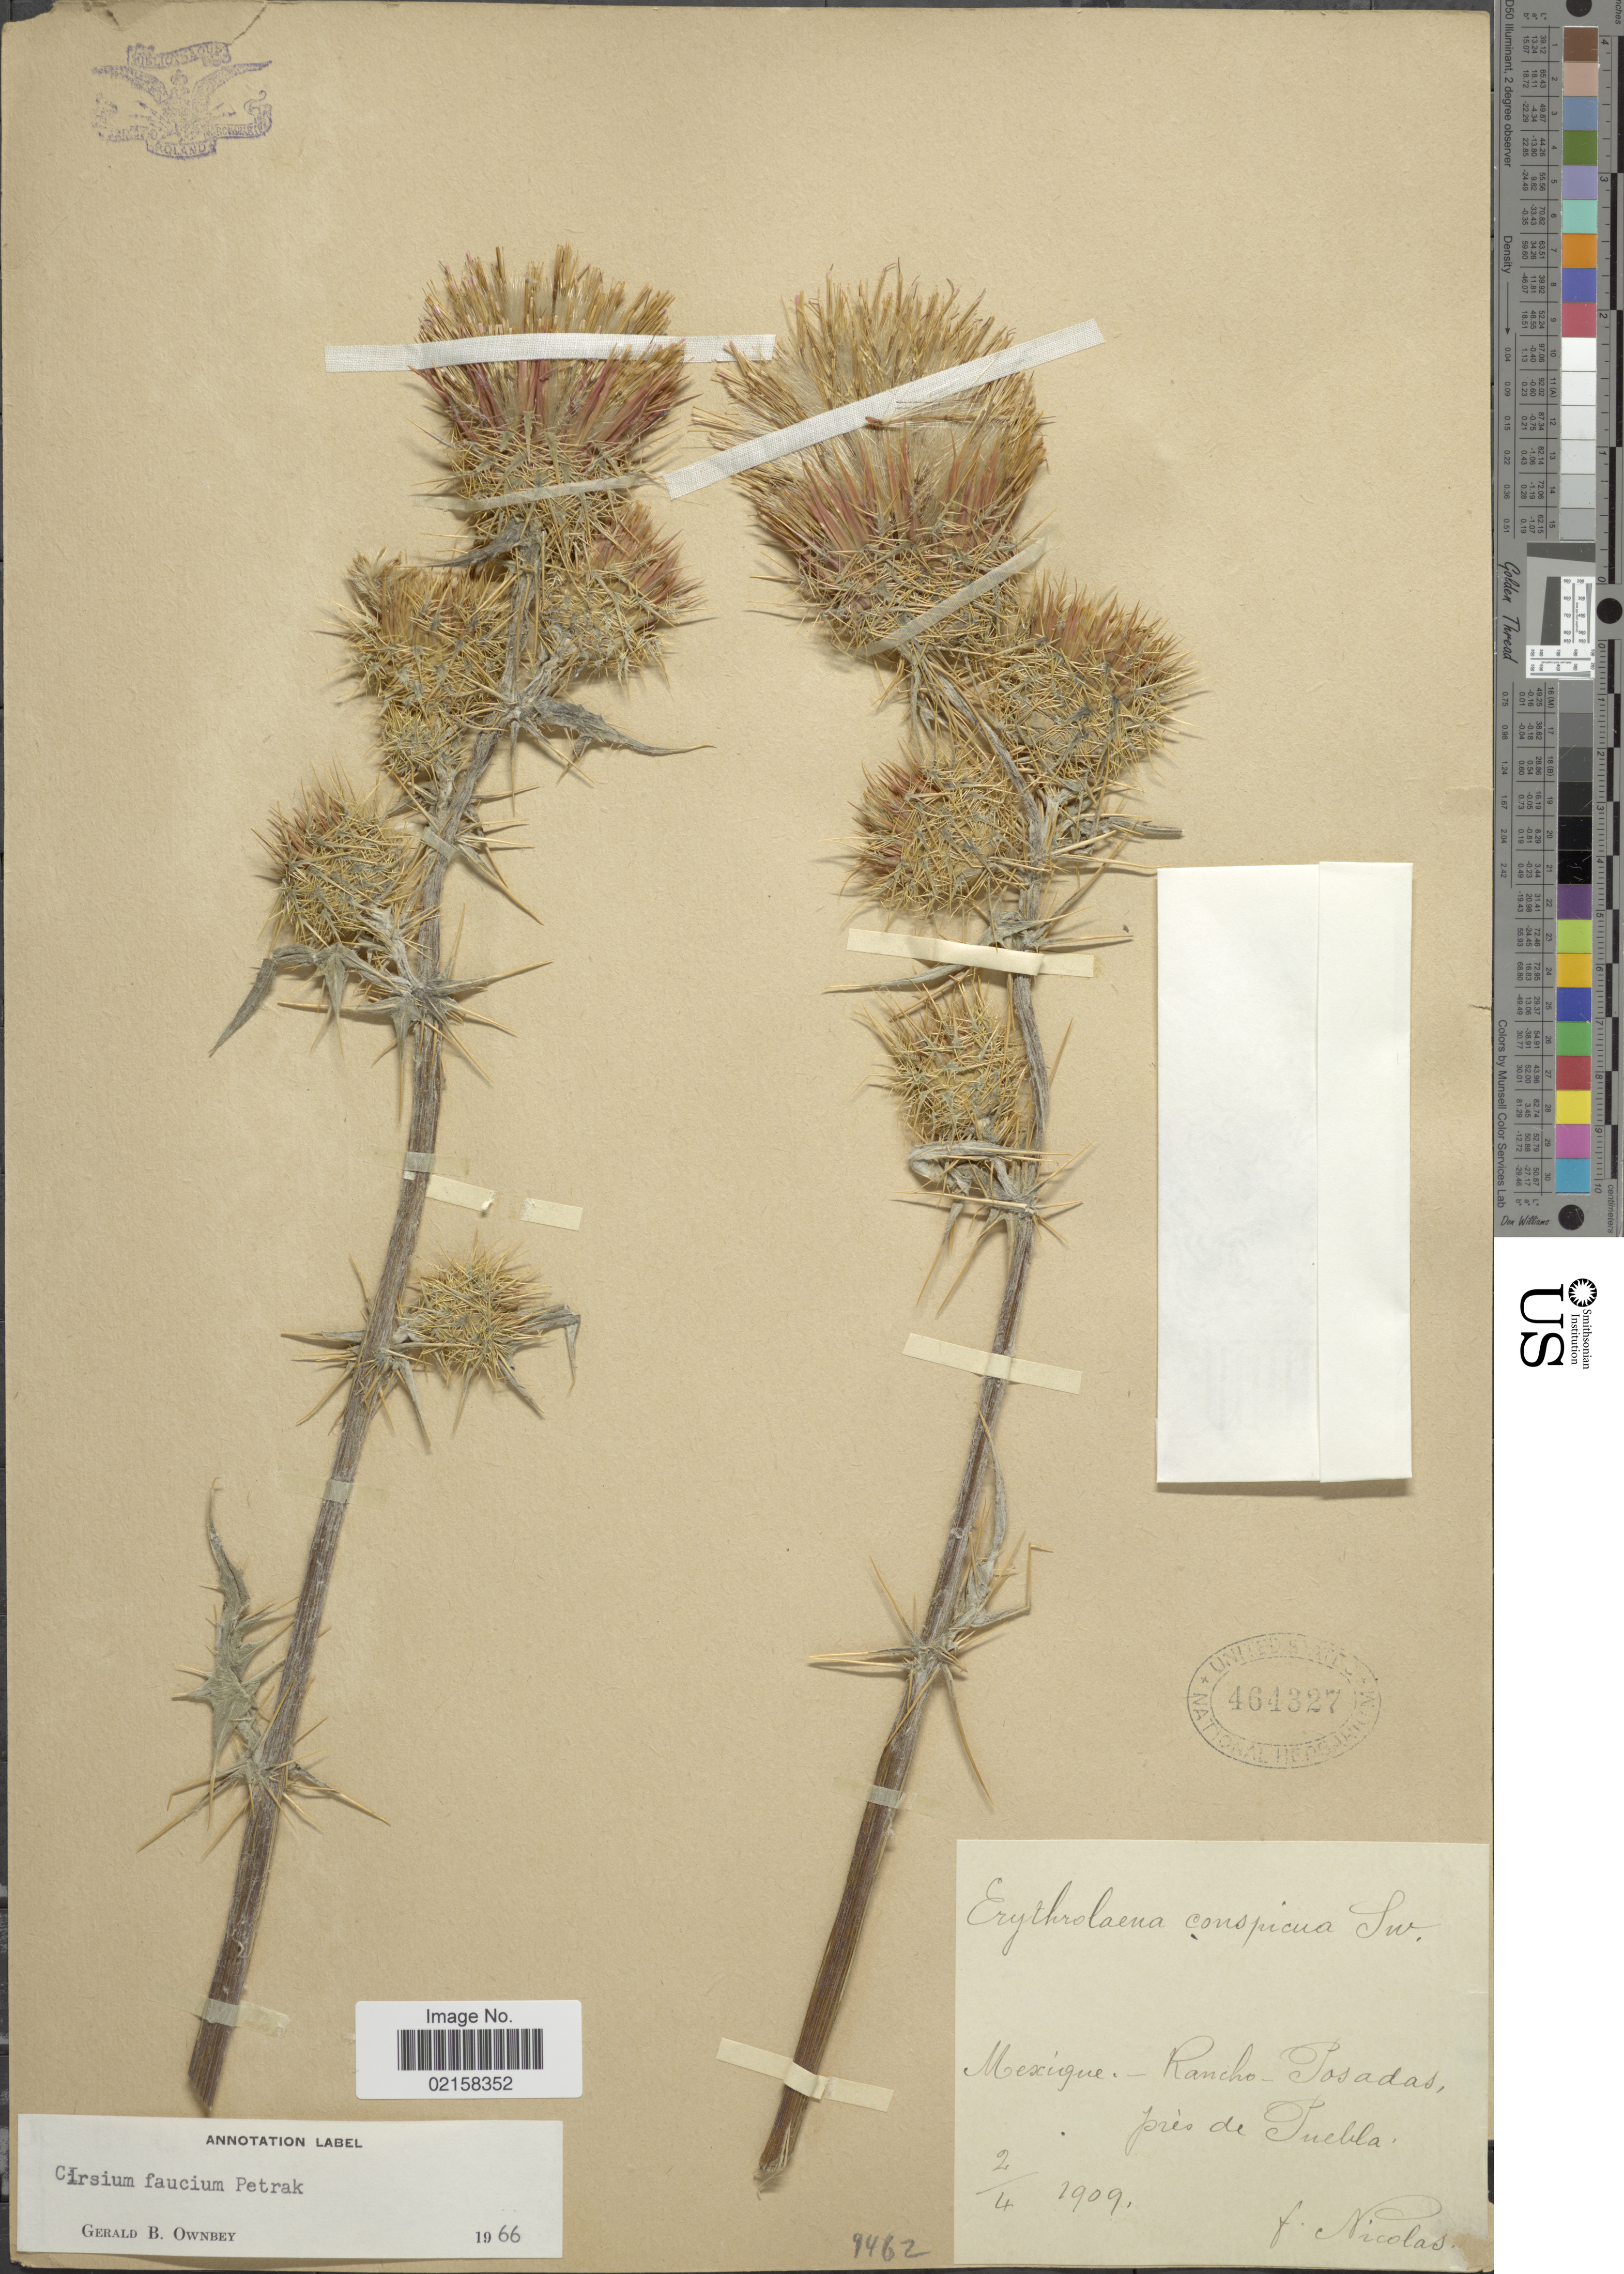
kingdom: Plantae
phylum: Tracheophyta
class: Magnoliopsida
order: Asterales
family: Asteraceae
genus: Cirsium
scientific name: Cirsium faucium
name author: Petr.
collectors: F. Nicolas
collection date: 1909-04-02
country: Mexico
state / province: Puebla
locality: Rancho Posadas, pres de Puebla.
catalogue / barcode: US 464327